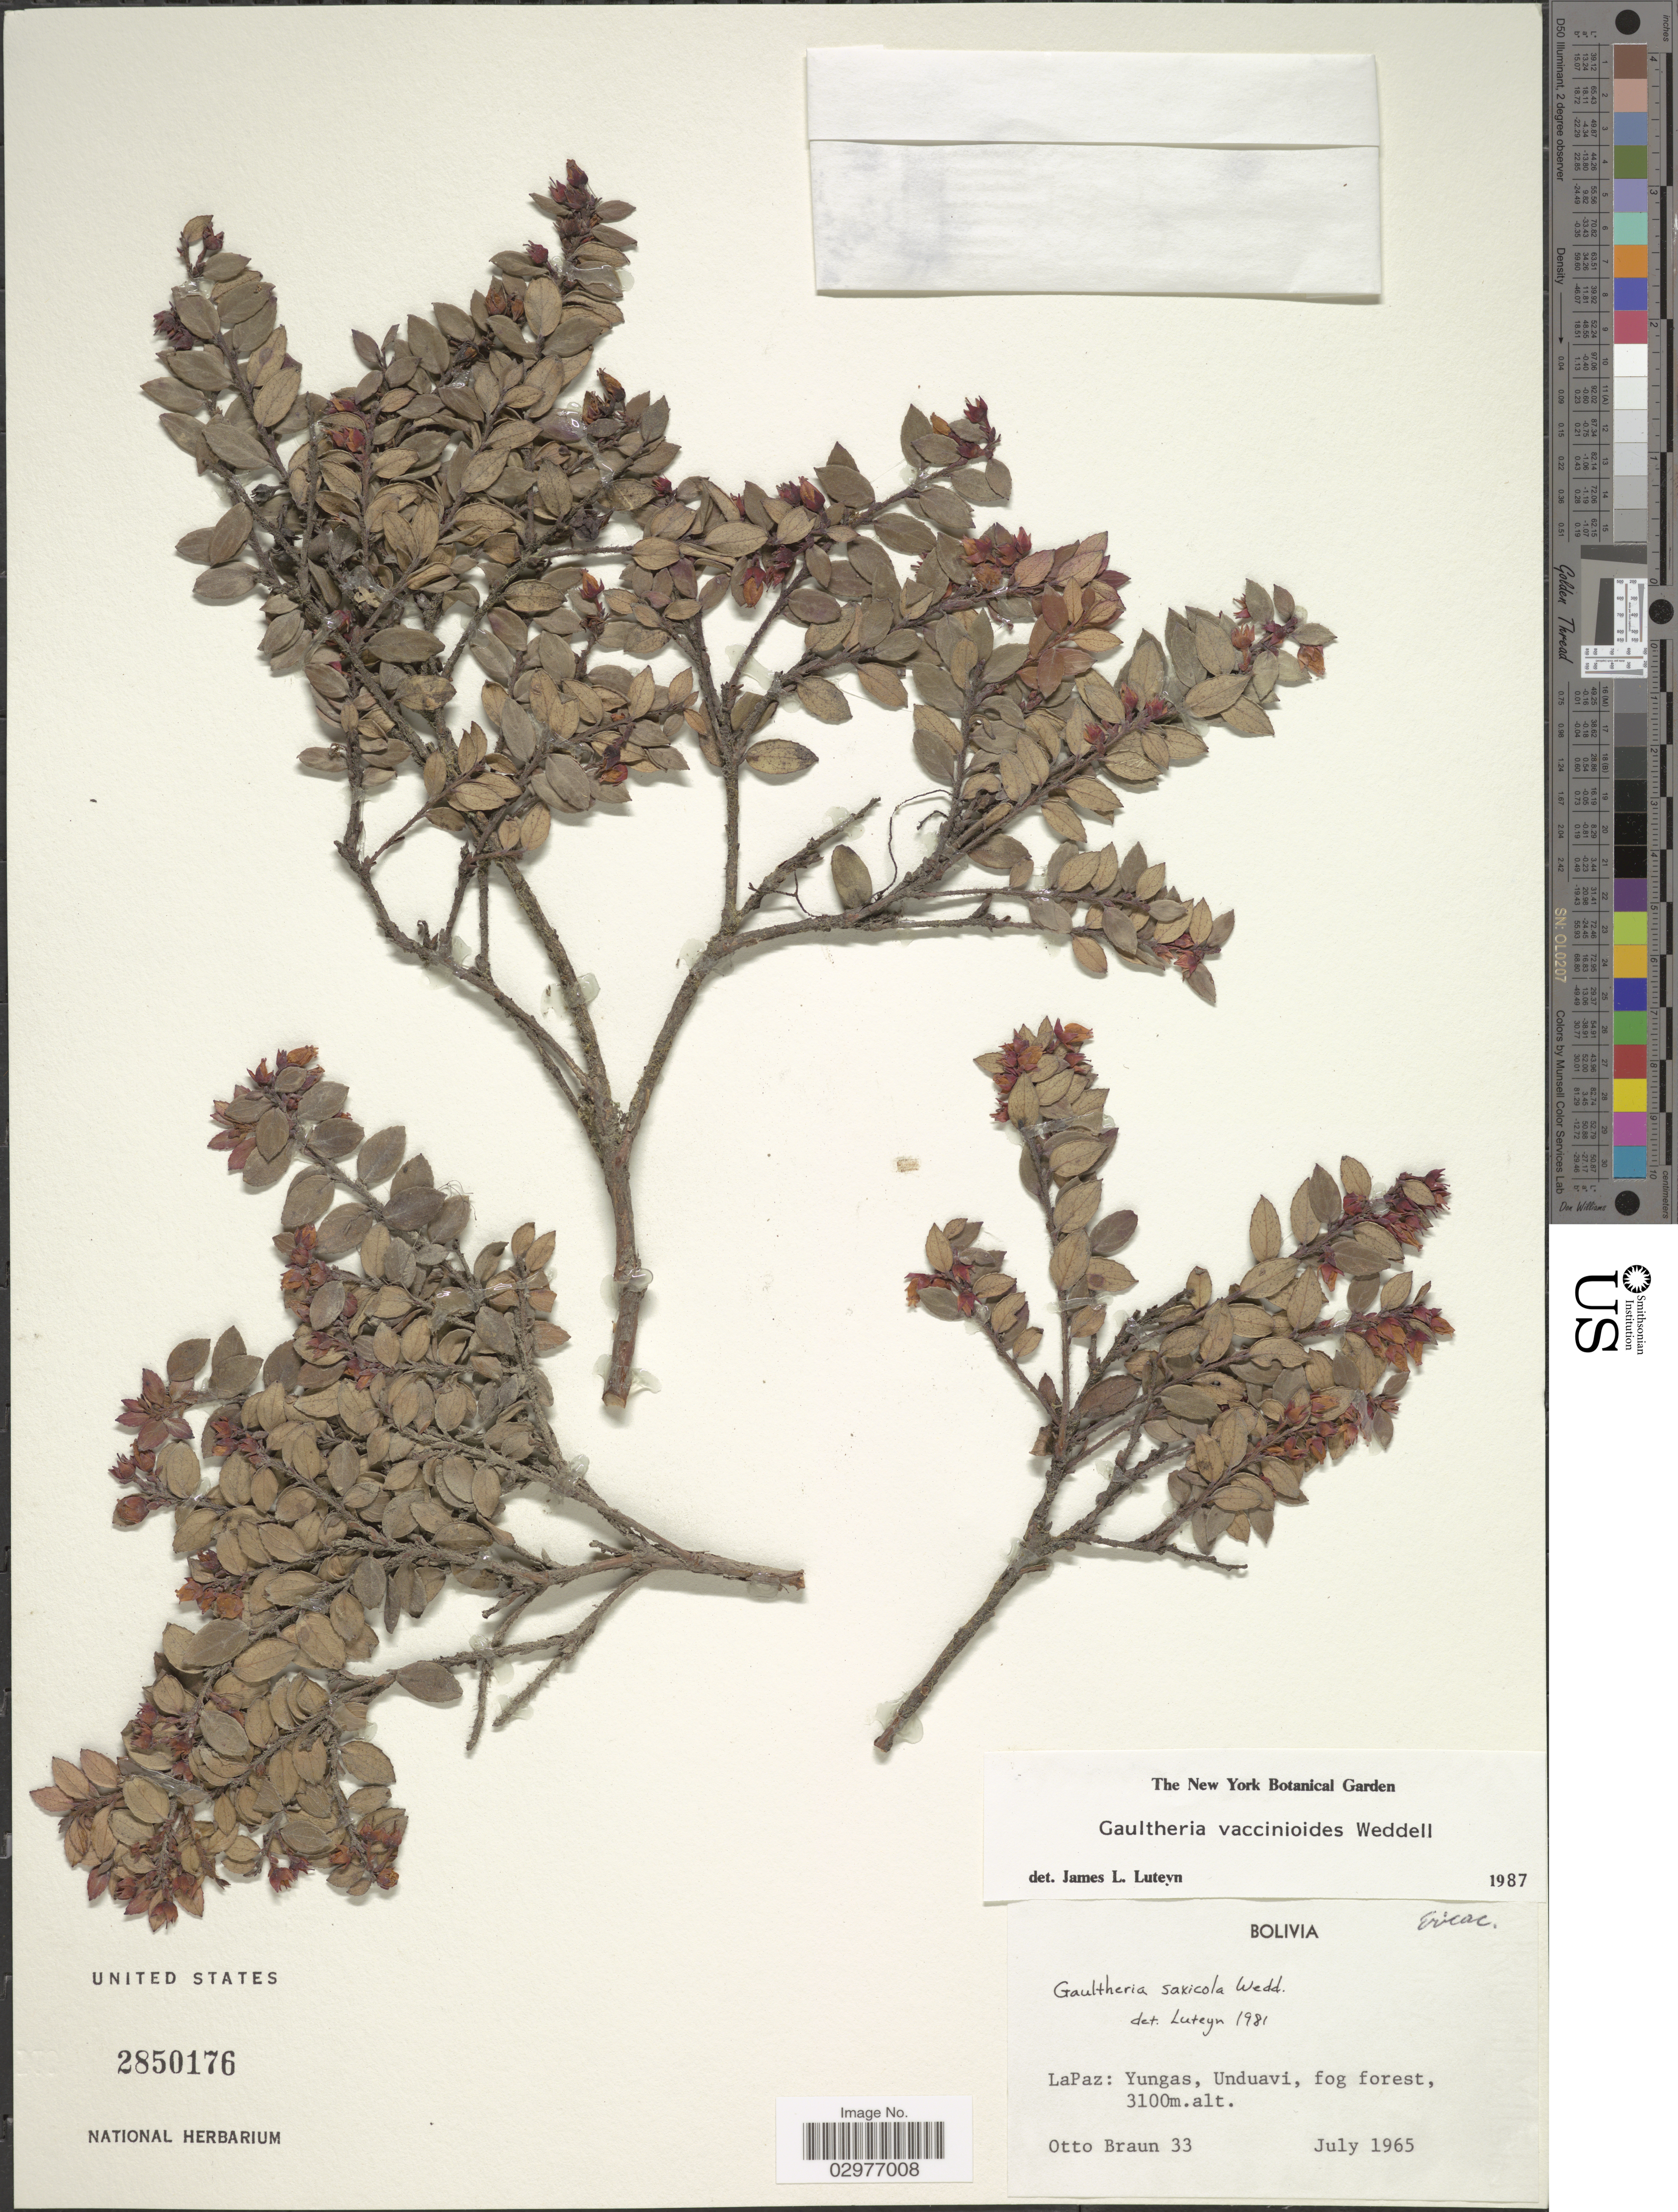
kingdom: Plantae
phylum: Tracheophyta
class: Magnoliopsida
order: Ericales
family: Ericaceae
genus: Gaultheria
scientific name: Gaultheria vaccinioides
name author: Wedd.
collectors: O. Braun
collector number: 33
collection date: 1965-07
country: Bolivia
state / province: La Paz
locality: Yungas, Unduavi, fog forest.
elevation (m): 3100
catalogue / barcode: US 2850176